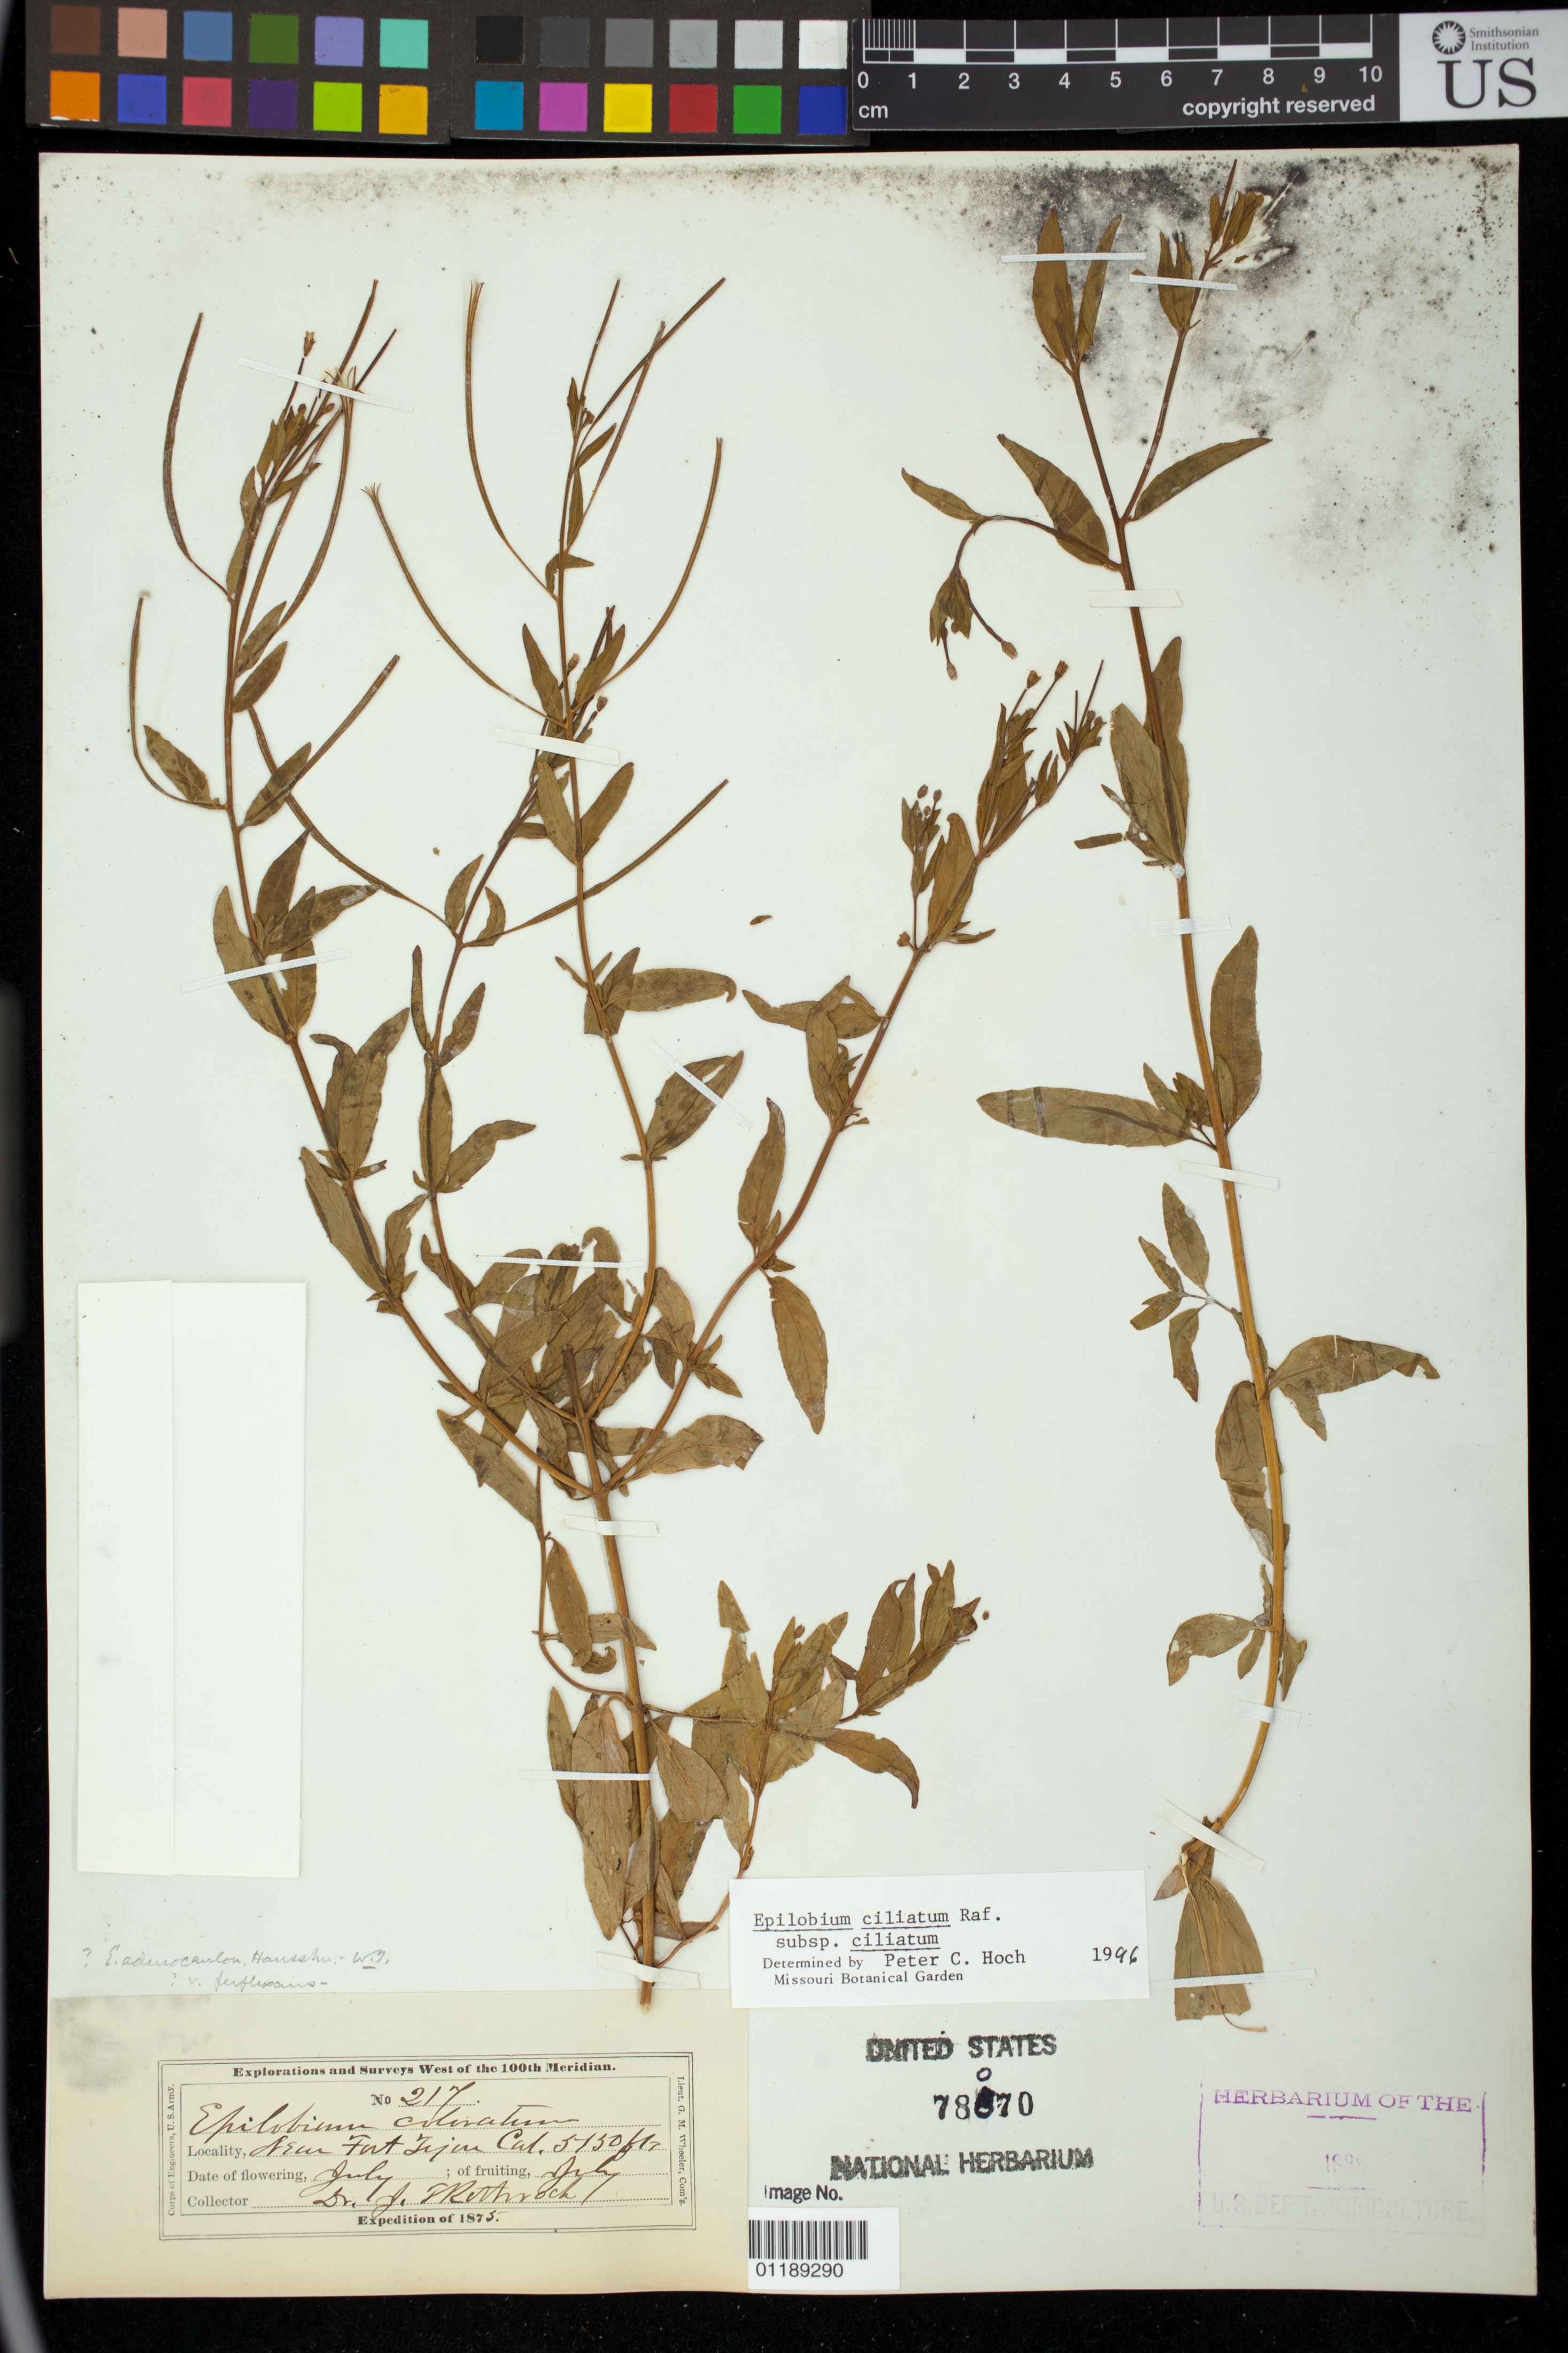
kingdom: Plantae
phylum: Tracheophyta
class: Magnoliopsida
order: Myrtales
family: Onagraceae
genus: Epilobium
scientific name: Epilobium ciliatum subsp. ciliatum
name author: Raf.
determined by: Hoch, P. C.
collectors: J. T. Rothrock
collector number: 217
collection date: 1875-07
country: United States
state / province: California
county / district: Kern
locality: near Fort Tejon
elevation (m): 1570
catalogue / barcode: US 78070